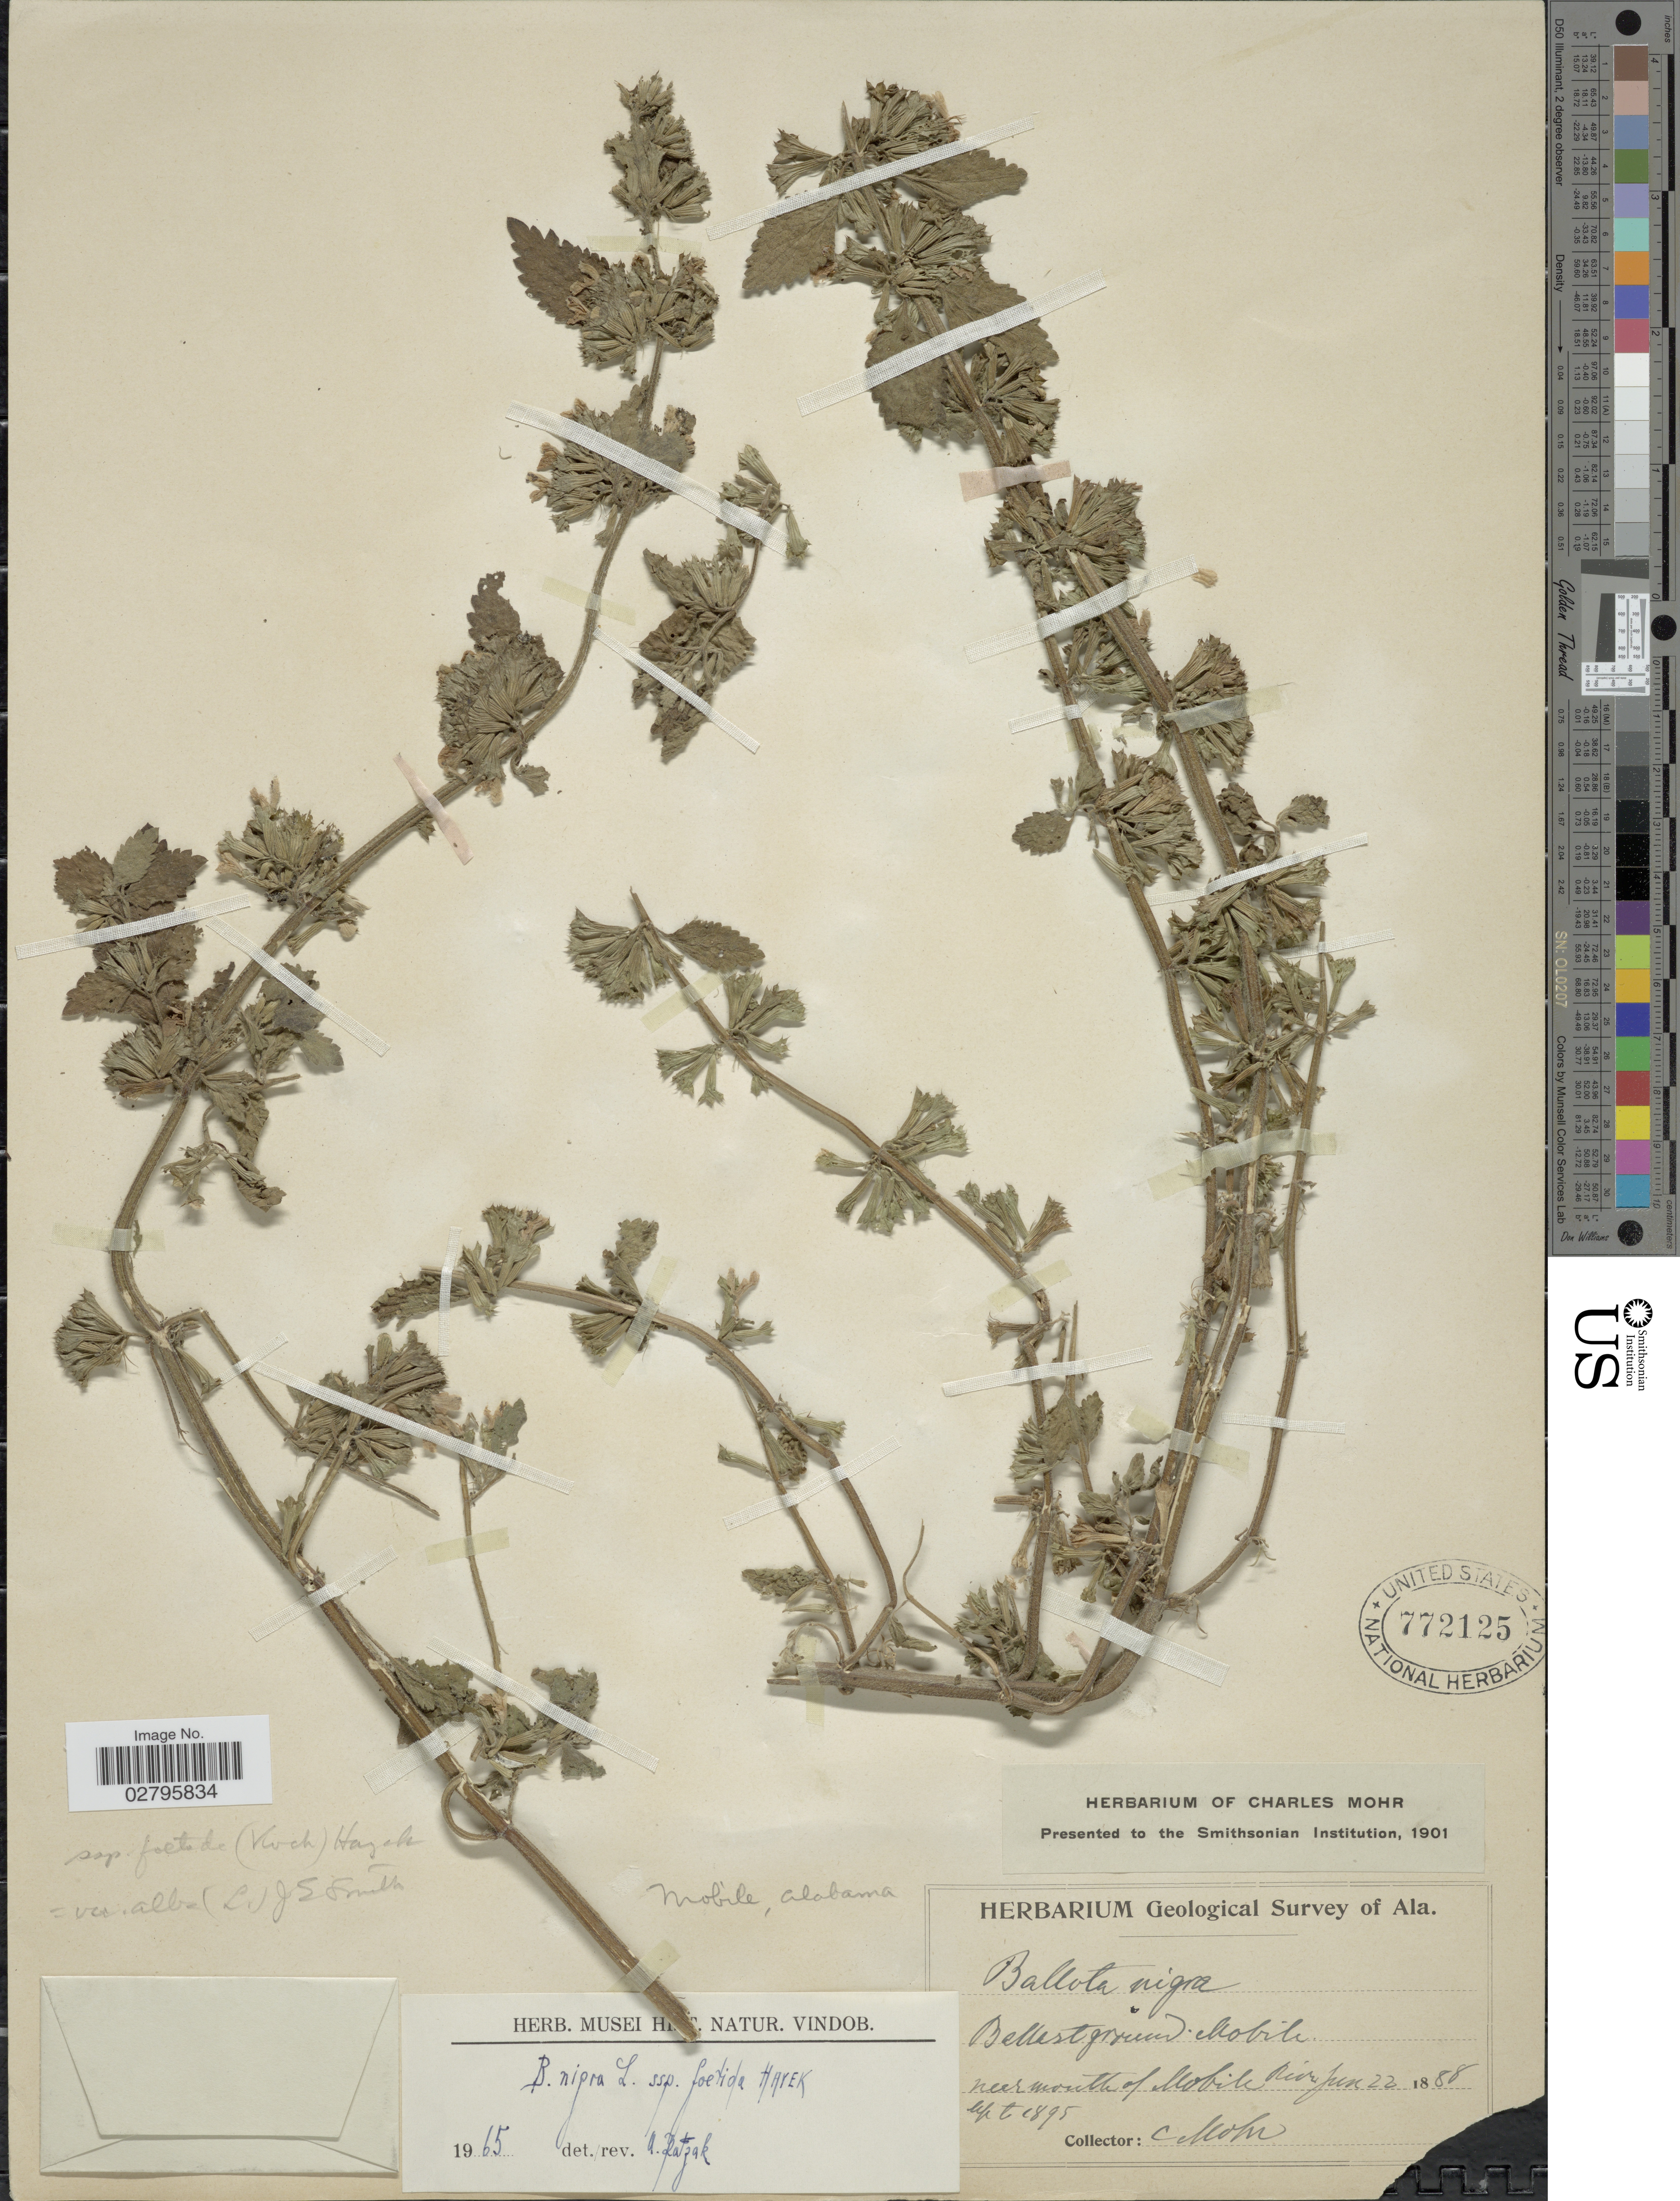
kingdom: Plantae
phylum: Tracheophyta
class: Magnoliopsida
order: Lamiales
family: Lamiaceae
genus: Ballota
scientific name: Ballota nigra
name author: L.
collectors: C. T. Mohr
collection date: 1888-06-22/1895-09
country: United States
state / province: Alabama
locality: Ballast ground, Mobile. Near mouth of Mobile River.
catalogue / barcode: US 772125